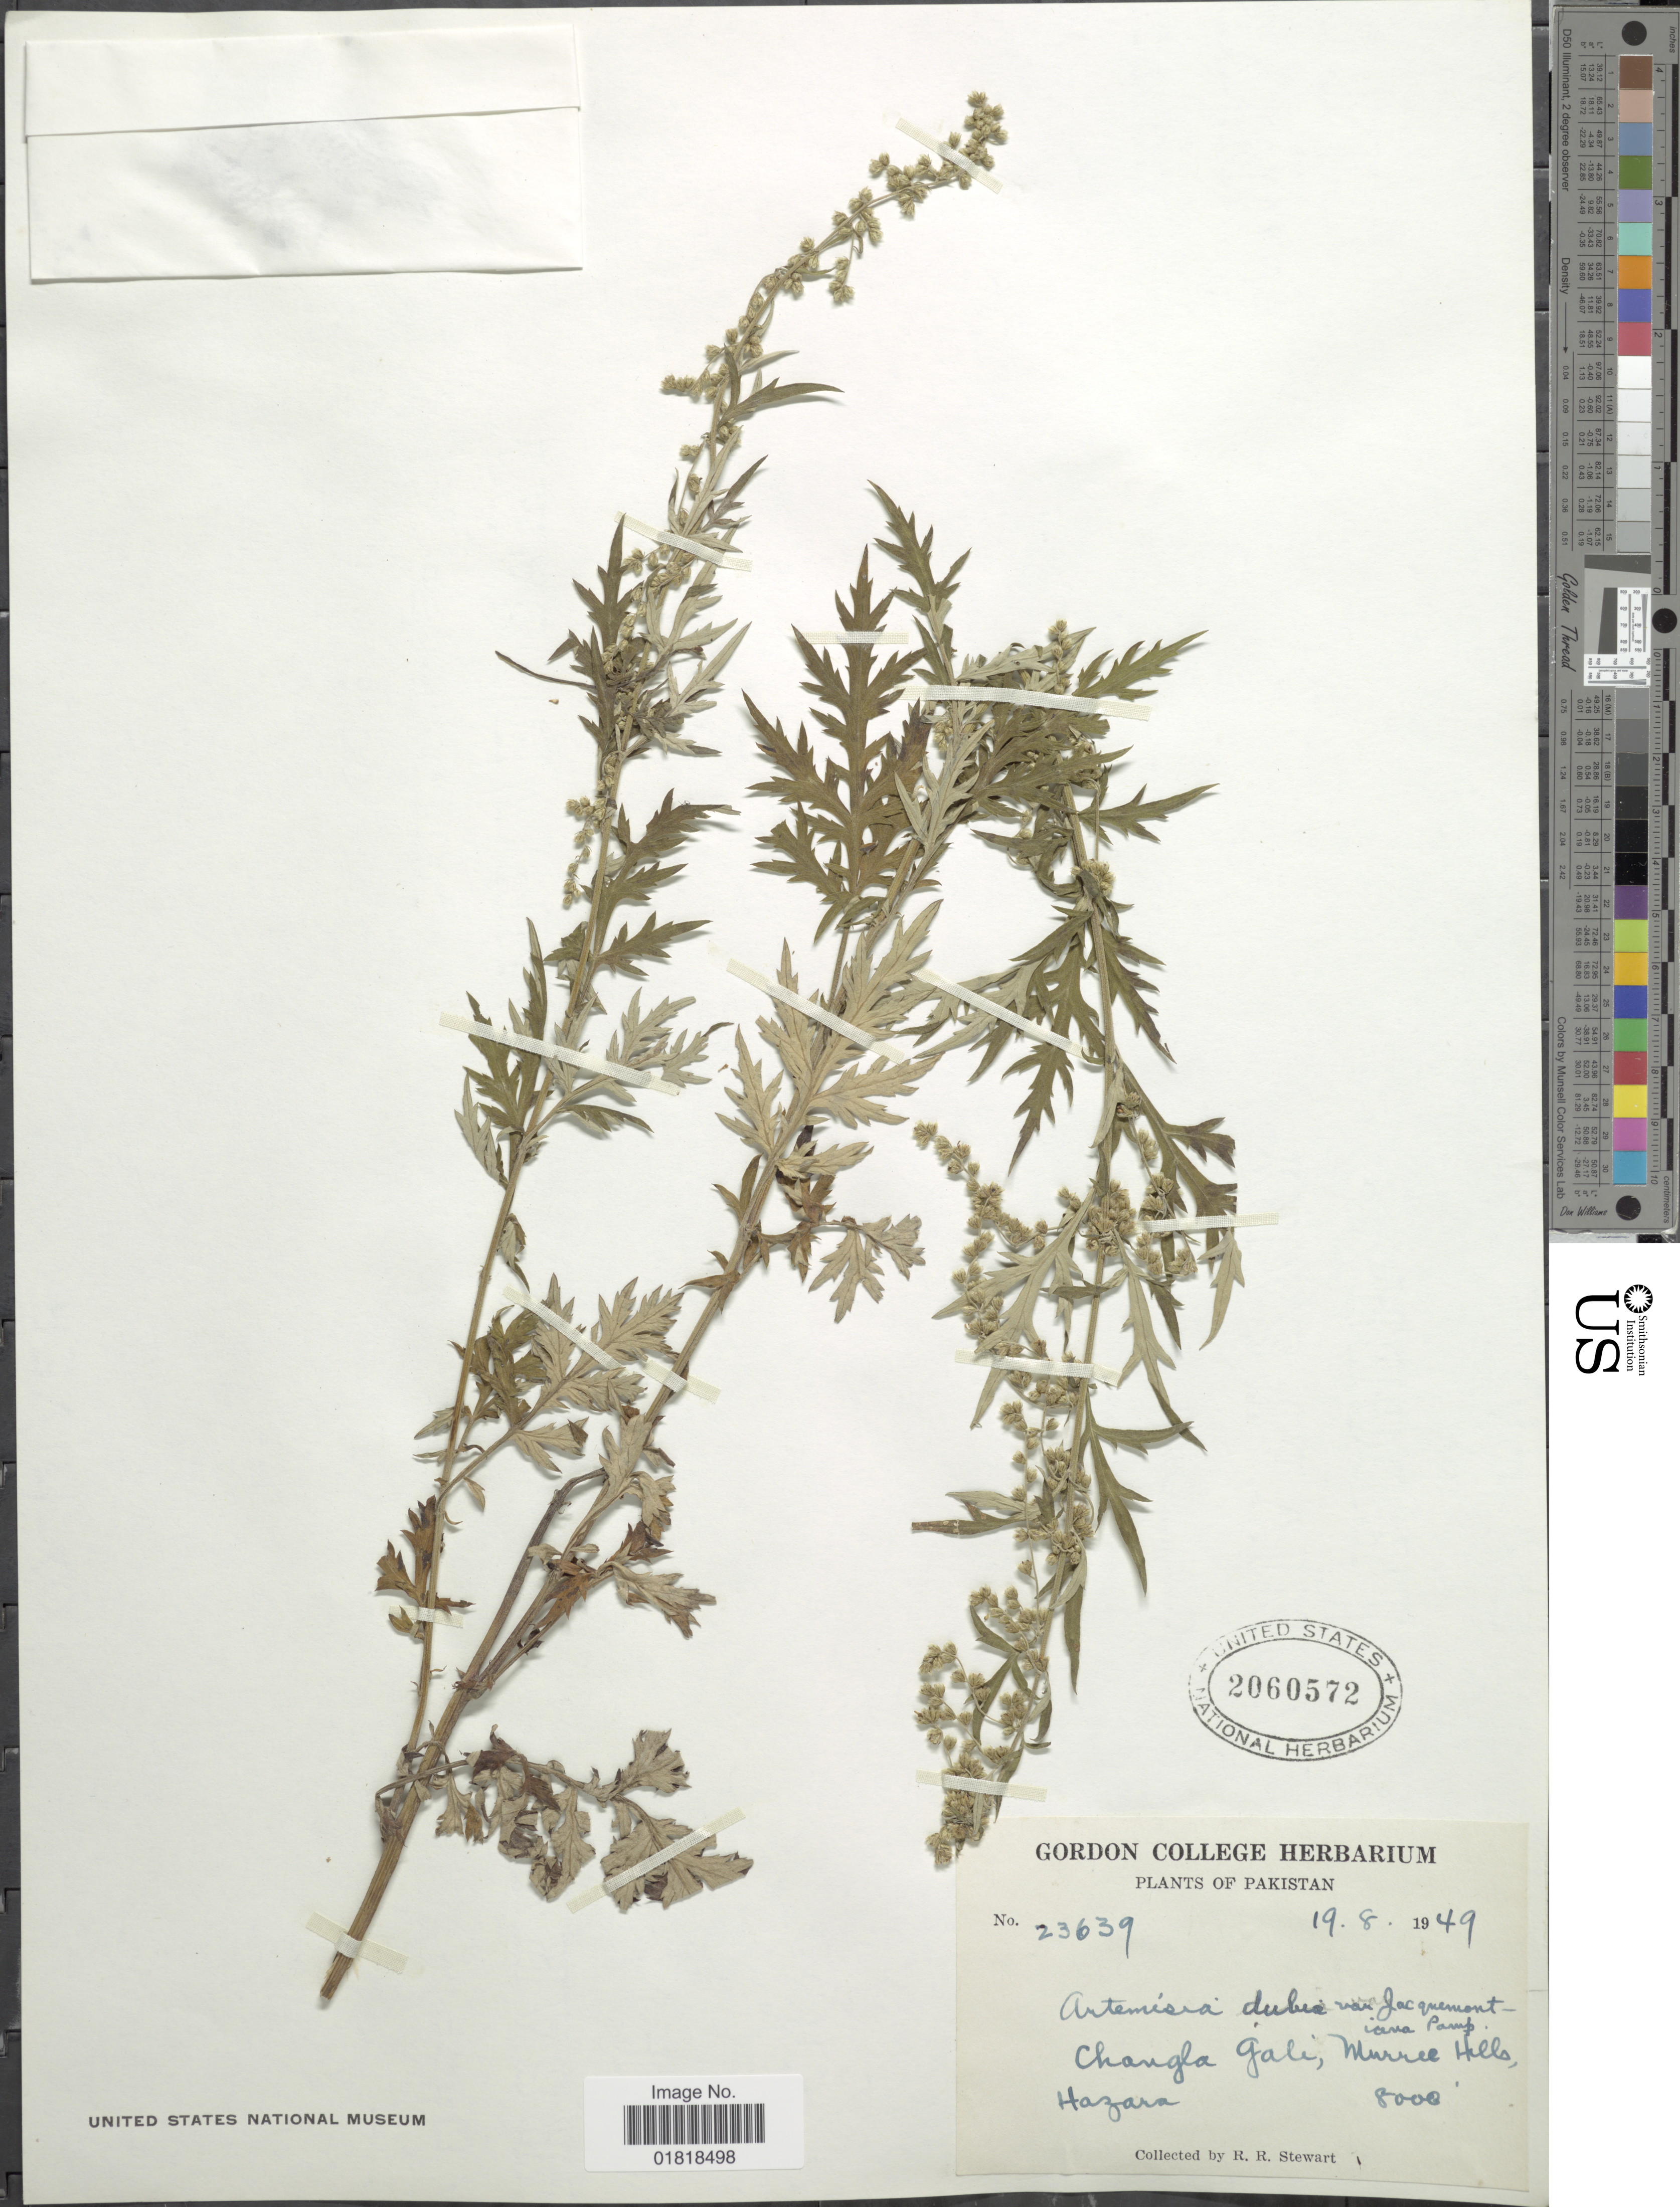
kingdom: Plantae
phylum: Tracheophyta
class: Magnoliopsida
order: Asterales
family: Asteraceae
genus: Artemisia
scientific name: Artemisia dubia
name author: Wall. ex Besser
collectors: R. R. Stewart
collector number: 23639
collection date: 1949-08-19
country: Pakistan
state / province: Khyber Pakhtunkhwa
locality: Changla Gali, Murree Hills, Hazara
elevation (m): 2438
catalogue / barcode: US 2060572